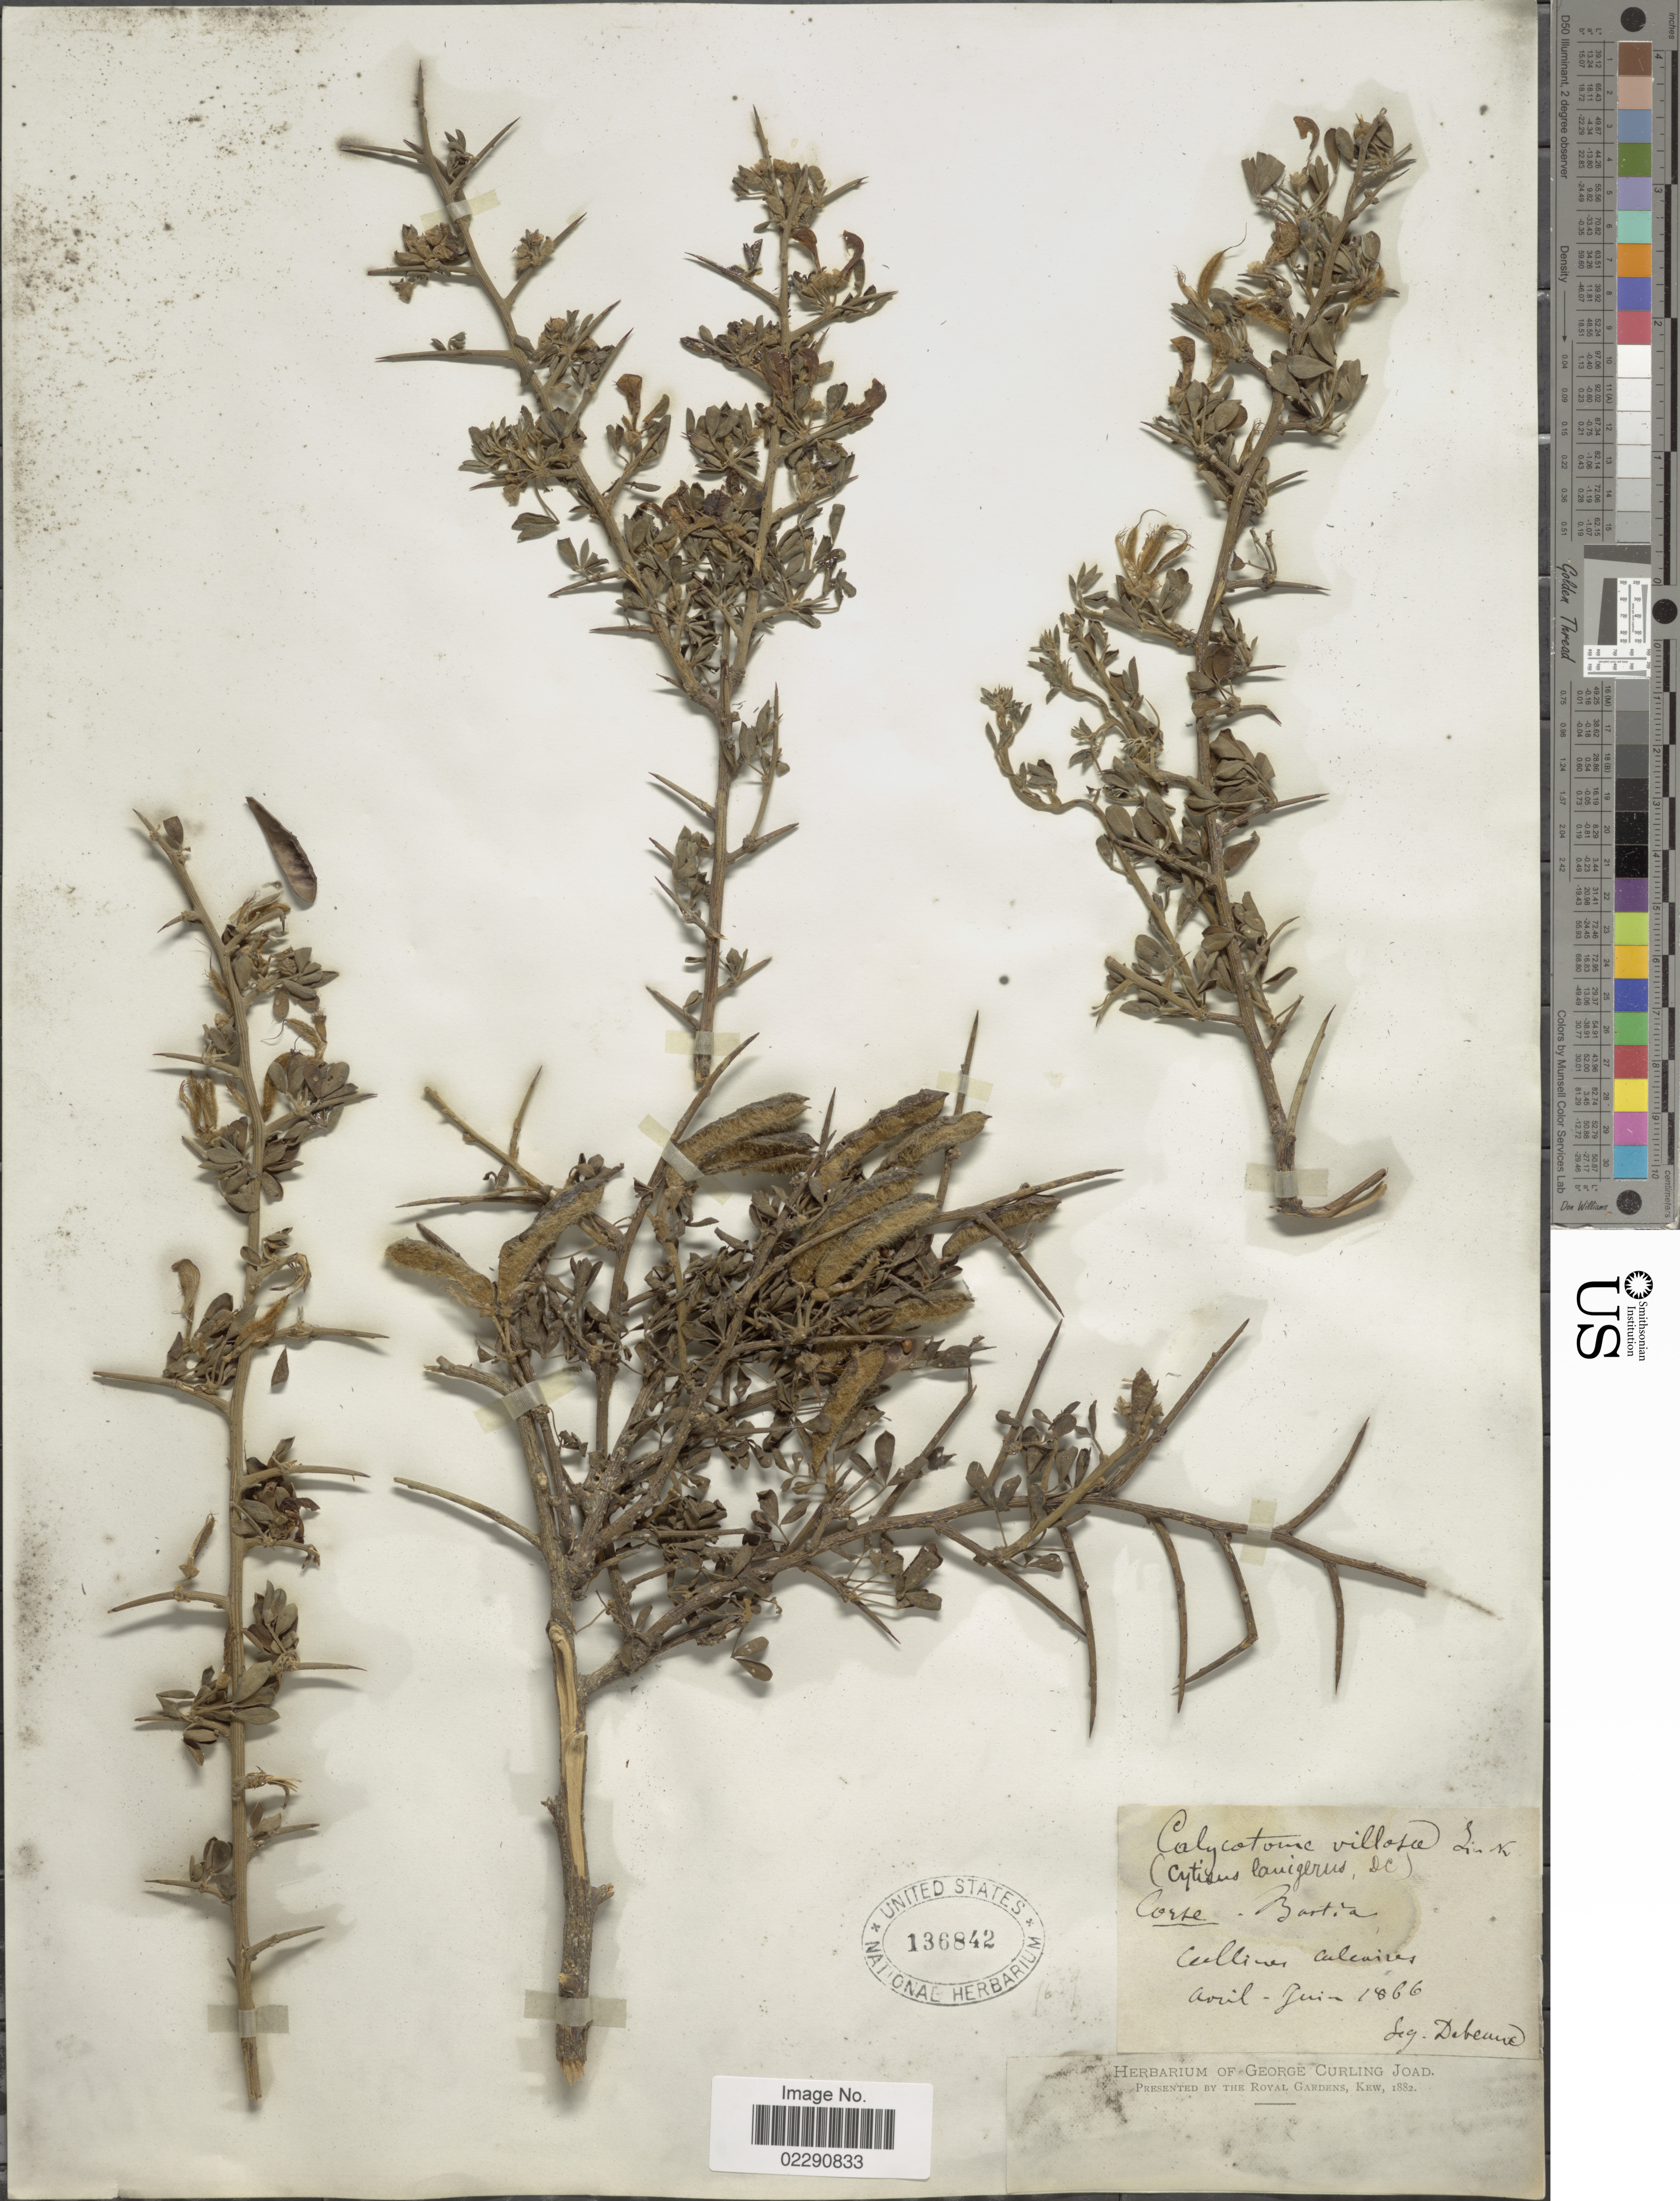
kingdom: Plantae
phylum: Tracheophyta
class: Magnoliopsida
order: Fabales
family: Fabaceae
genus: Calicotome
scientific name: Calicotome villosa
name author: (Poir.) Link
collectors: -. Debeaux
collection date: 1866-04/1866-06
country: France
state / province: Corsica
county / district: Haute-Corse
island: Corse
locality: Corse, Bartia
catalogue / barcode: US 136842